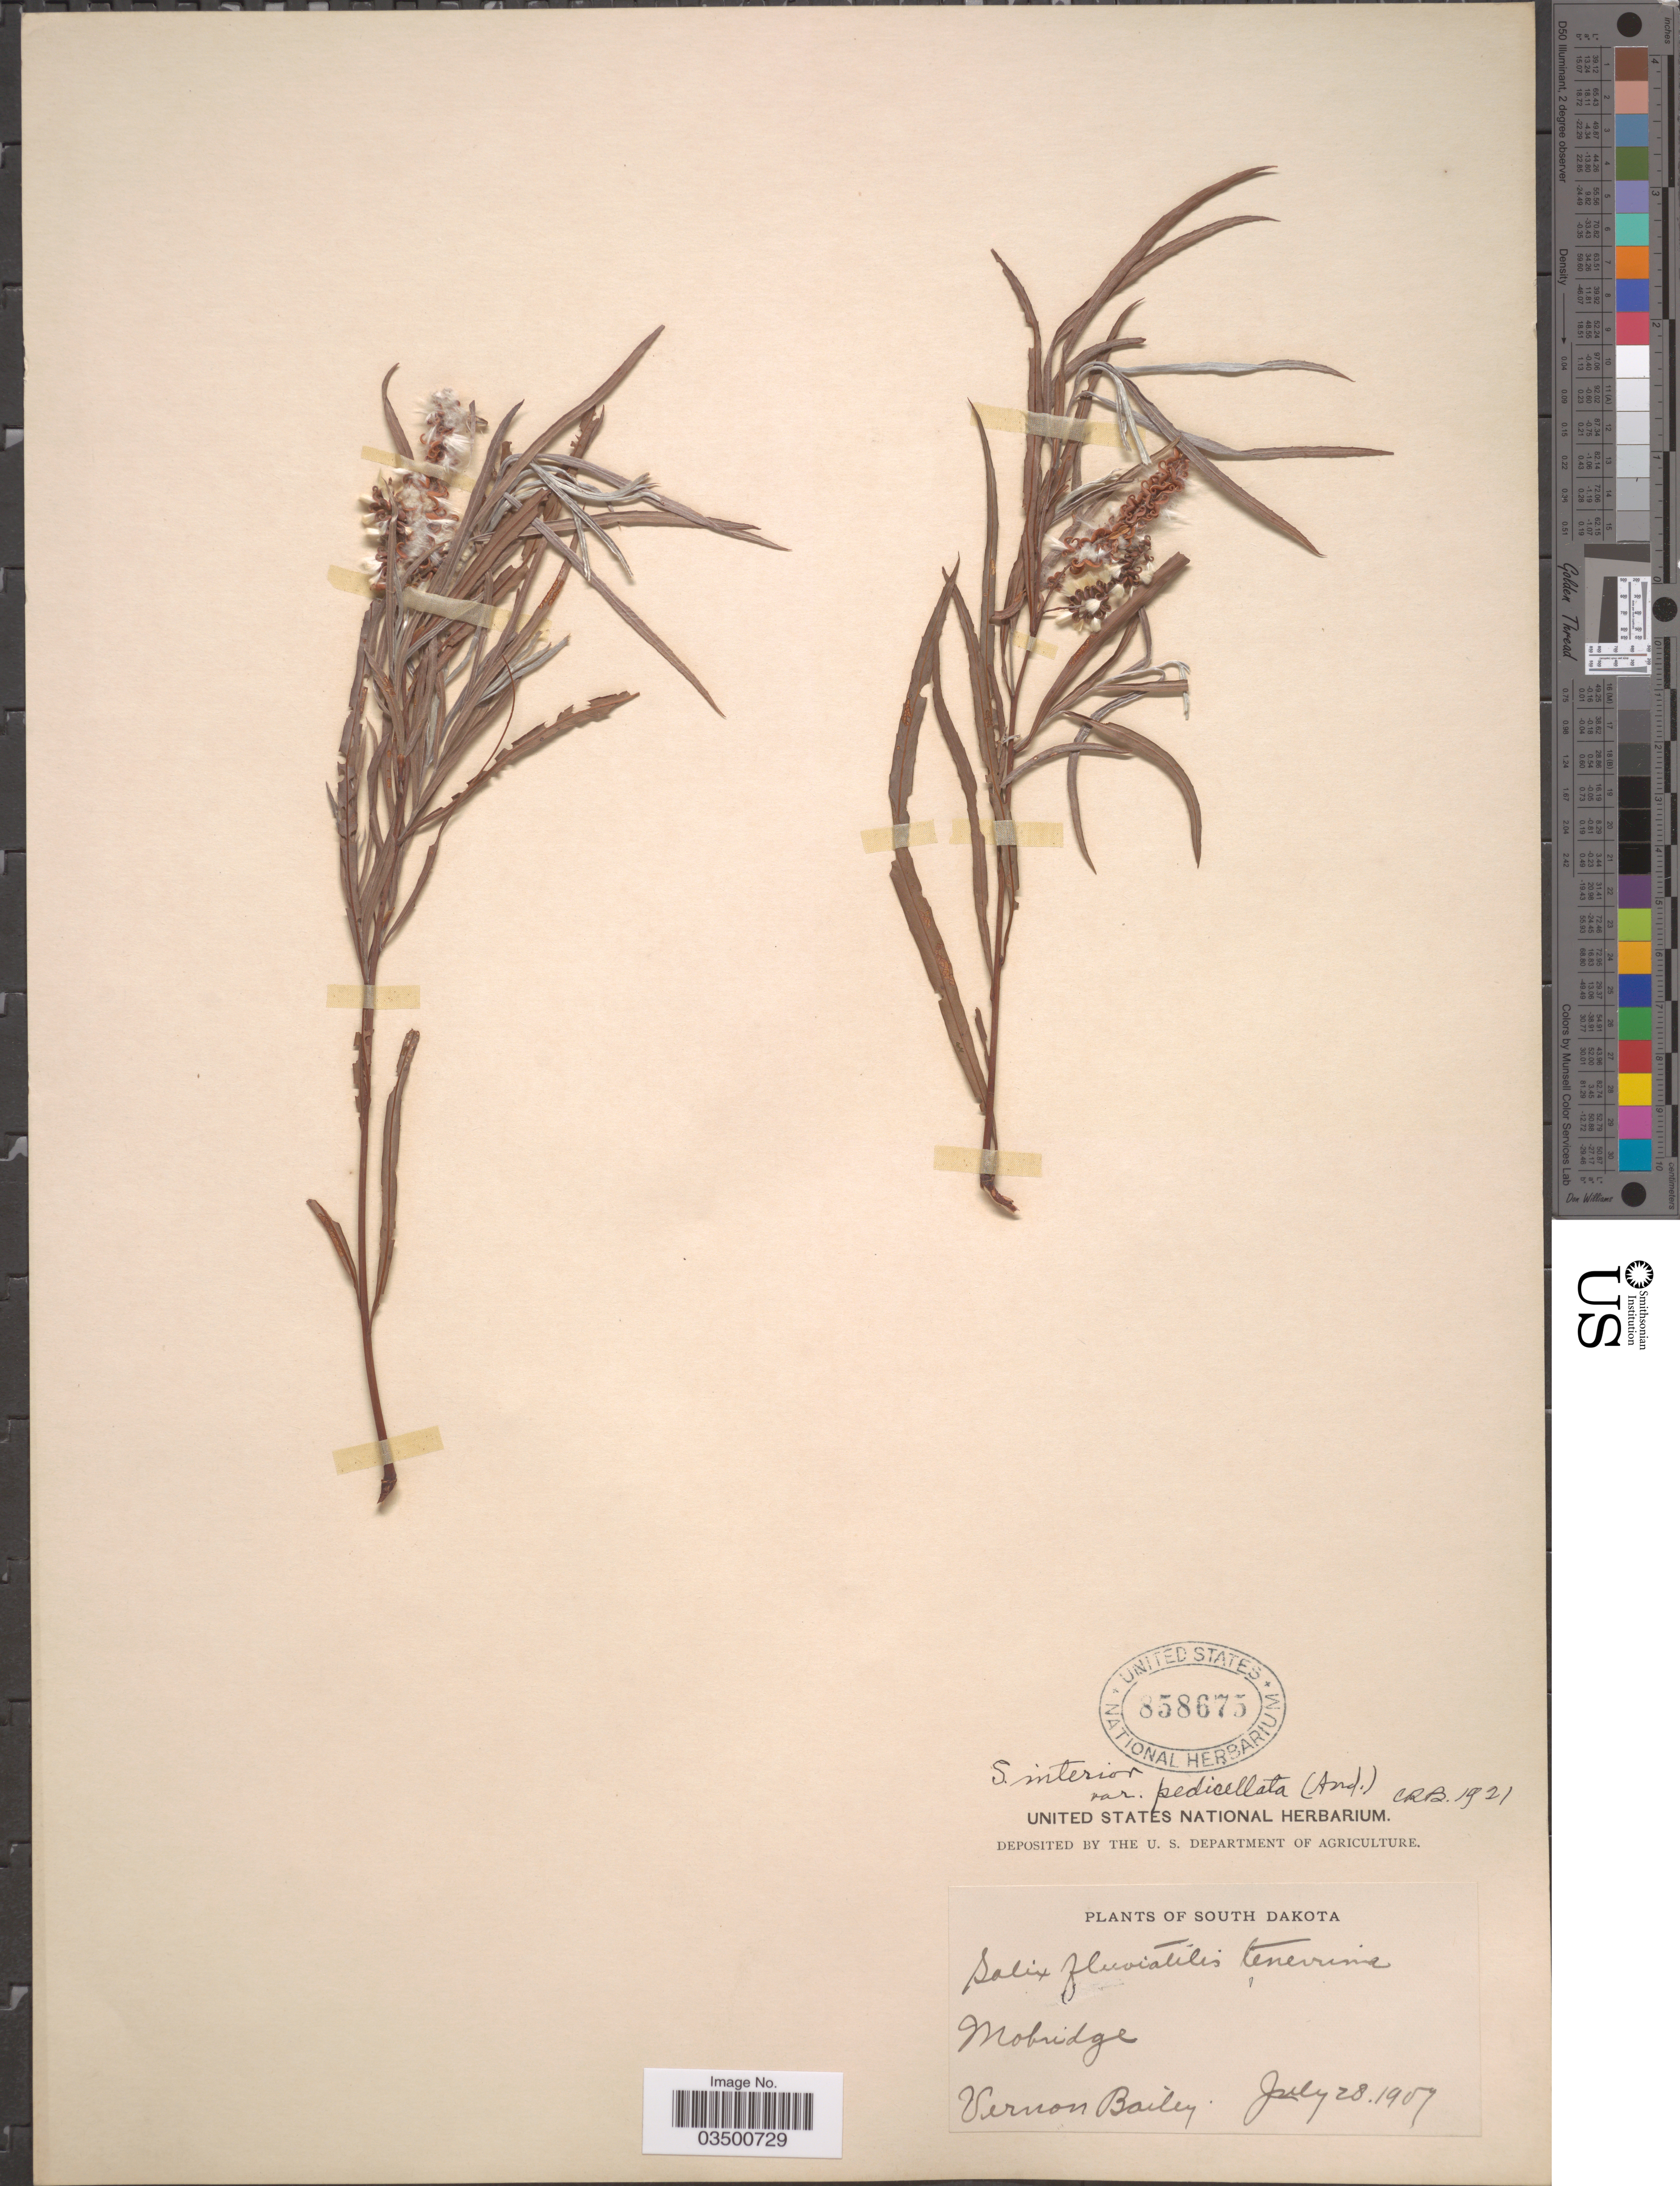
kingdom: Plantae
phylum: Tracheophyta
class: Magnoliopsida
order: Malpighiales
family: Salicaceae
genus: Salix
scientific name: Salix interior var. pedicellata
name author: (Andersson) C.R. Ball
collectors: V. O. Bailey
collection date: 1907-07-28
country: United States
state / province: South Dakota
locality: Mobridge.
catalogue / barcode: US 858675